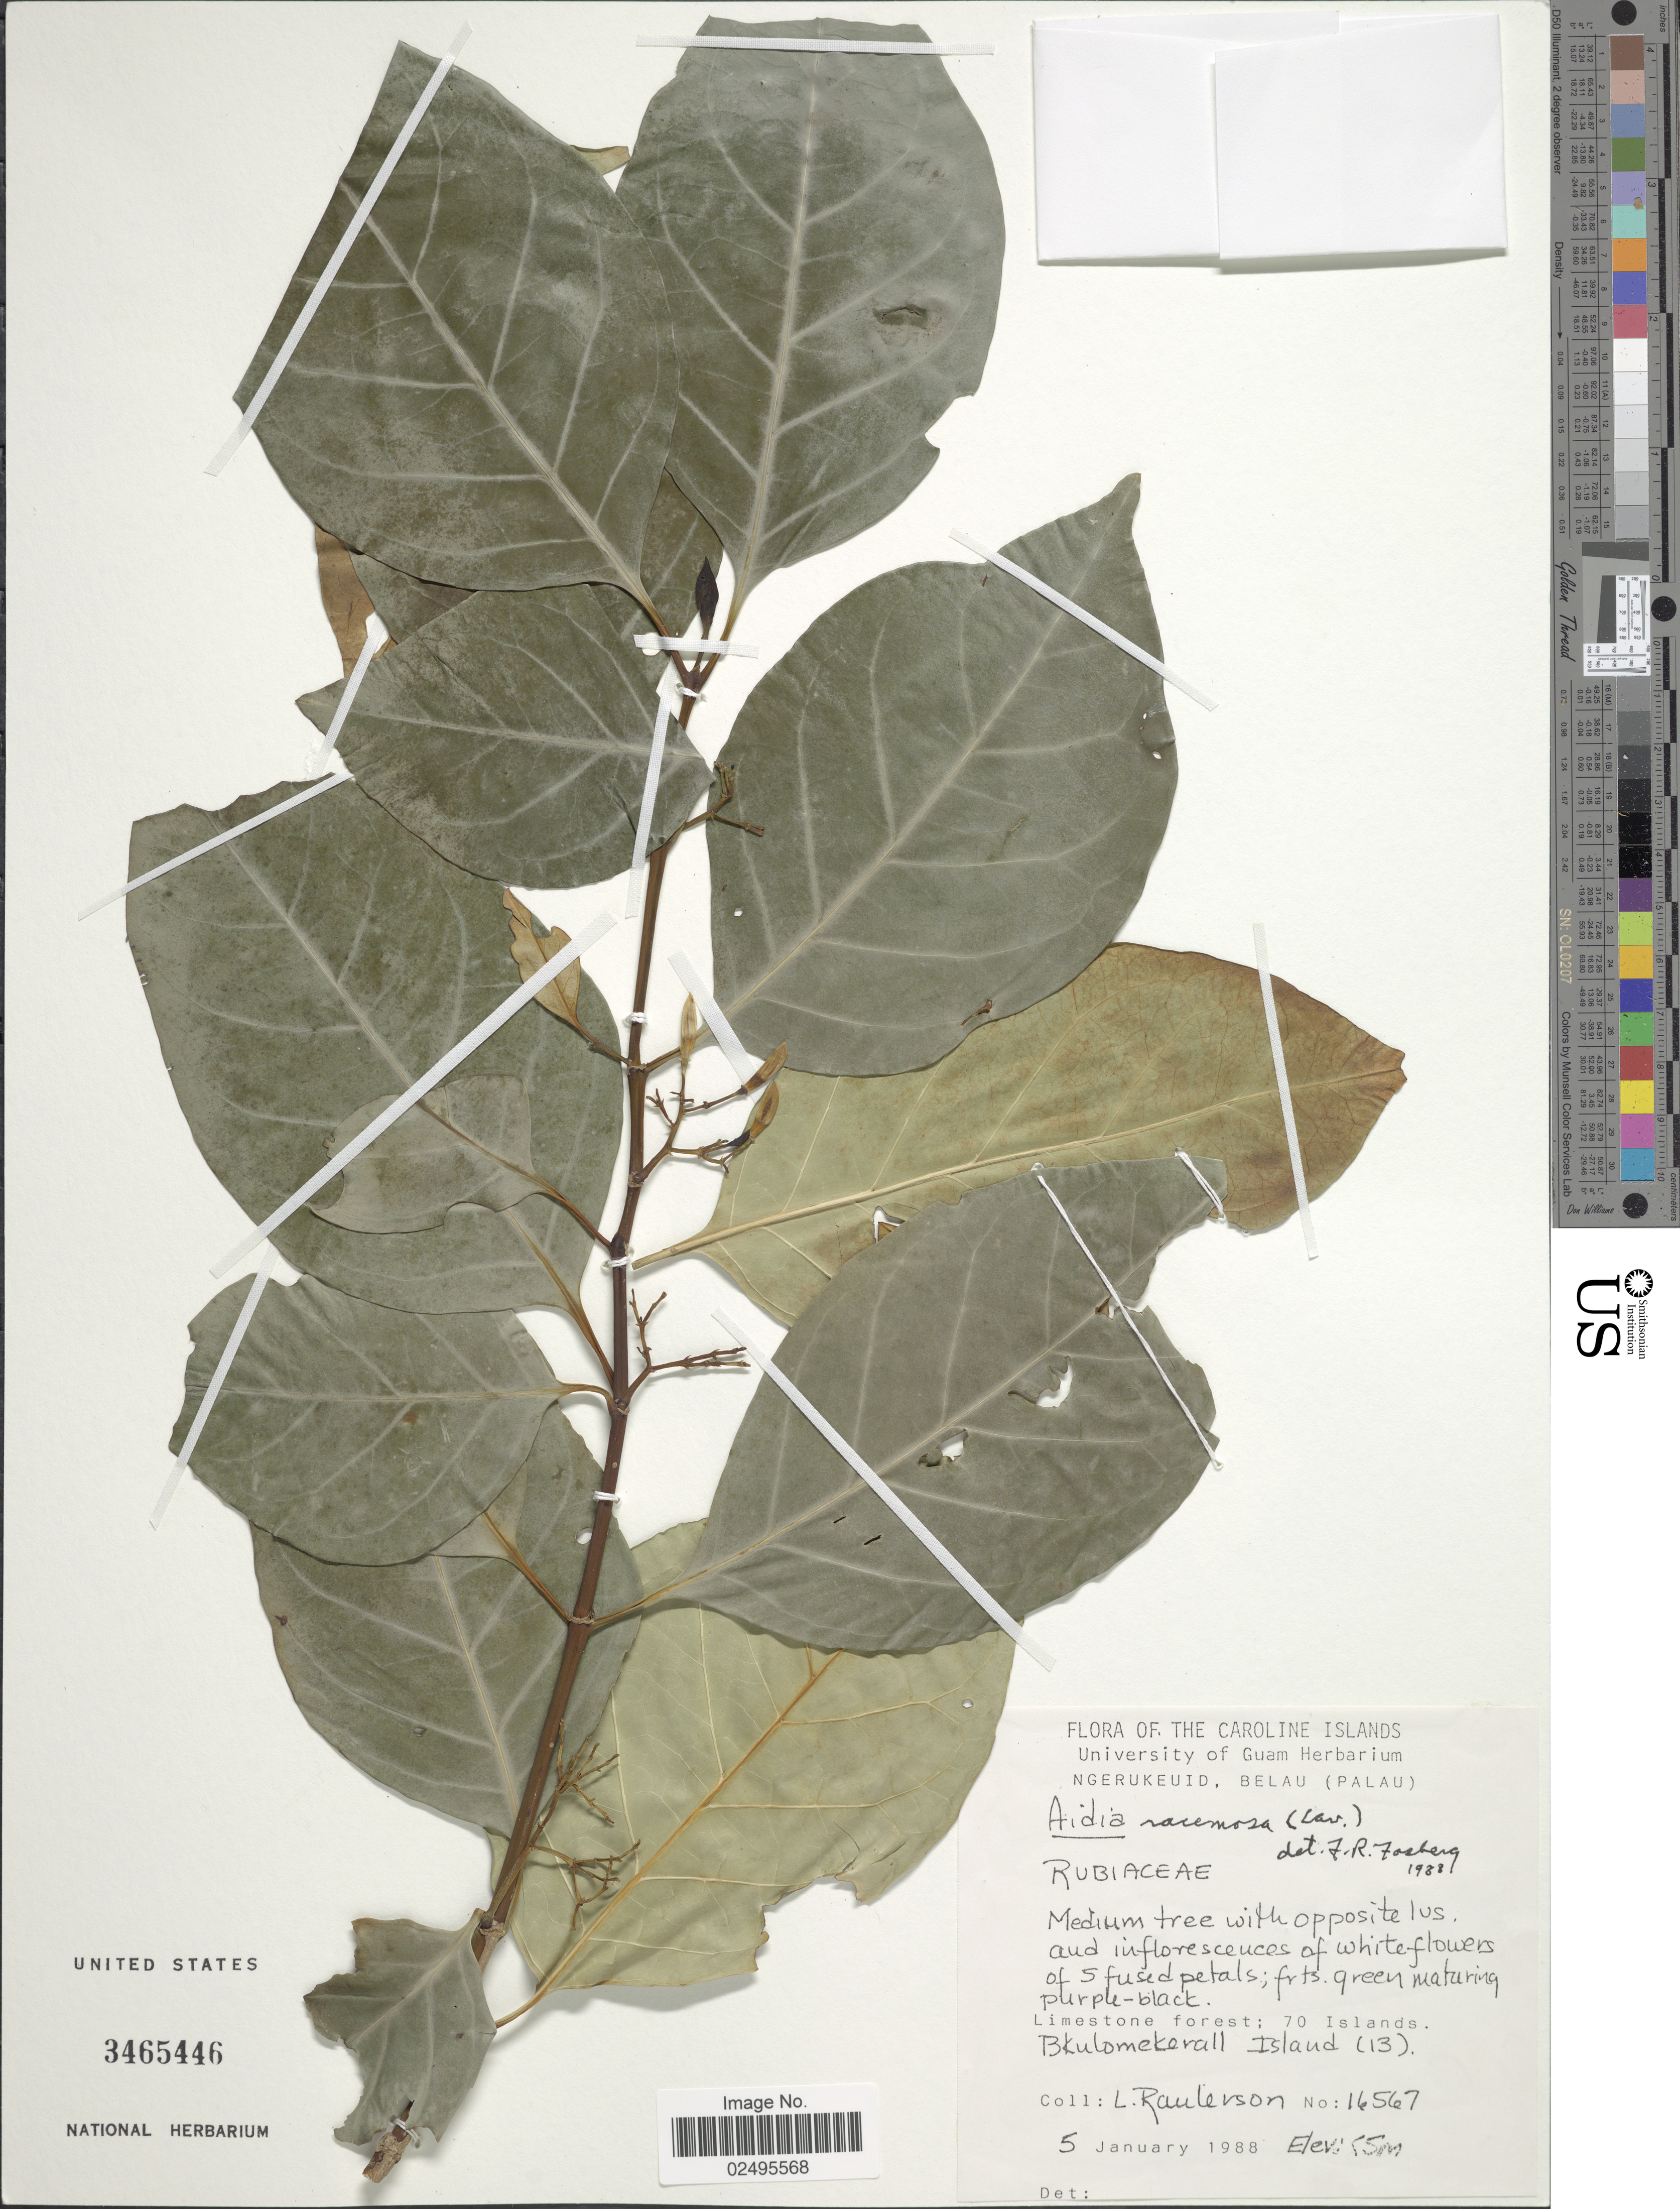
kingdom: Plantae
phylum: Tracheophyta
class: Magnoliopsida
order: Gentianales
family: Rubiaceae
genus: Aidia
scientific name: Aidia graeffei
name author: (Reinecke) Tirveng.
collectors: L. Raulerson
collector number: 16567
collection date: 1988-01-05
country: Palau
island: Ngerukeuid [Orukuizu]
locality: Ngerukeuid, Belau (Palau), Limestone forest; 70 Islands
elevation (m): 5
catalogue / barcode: US 3465446